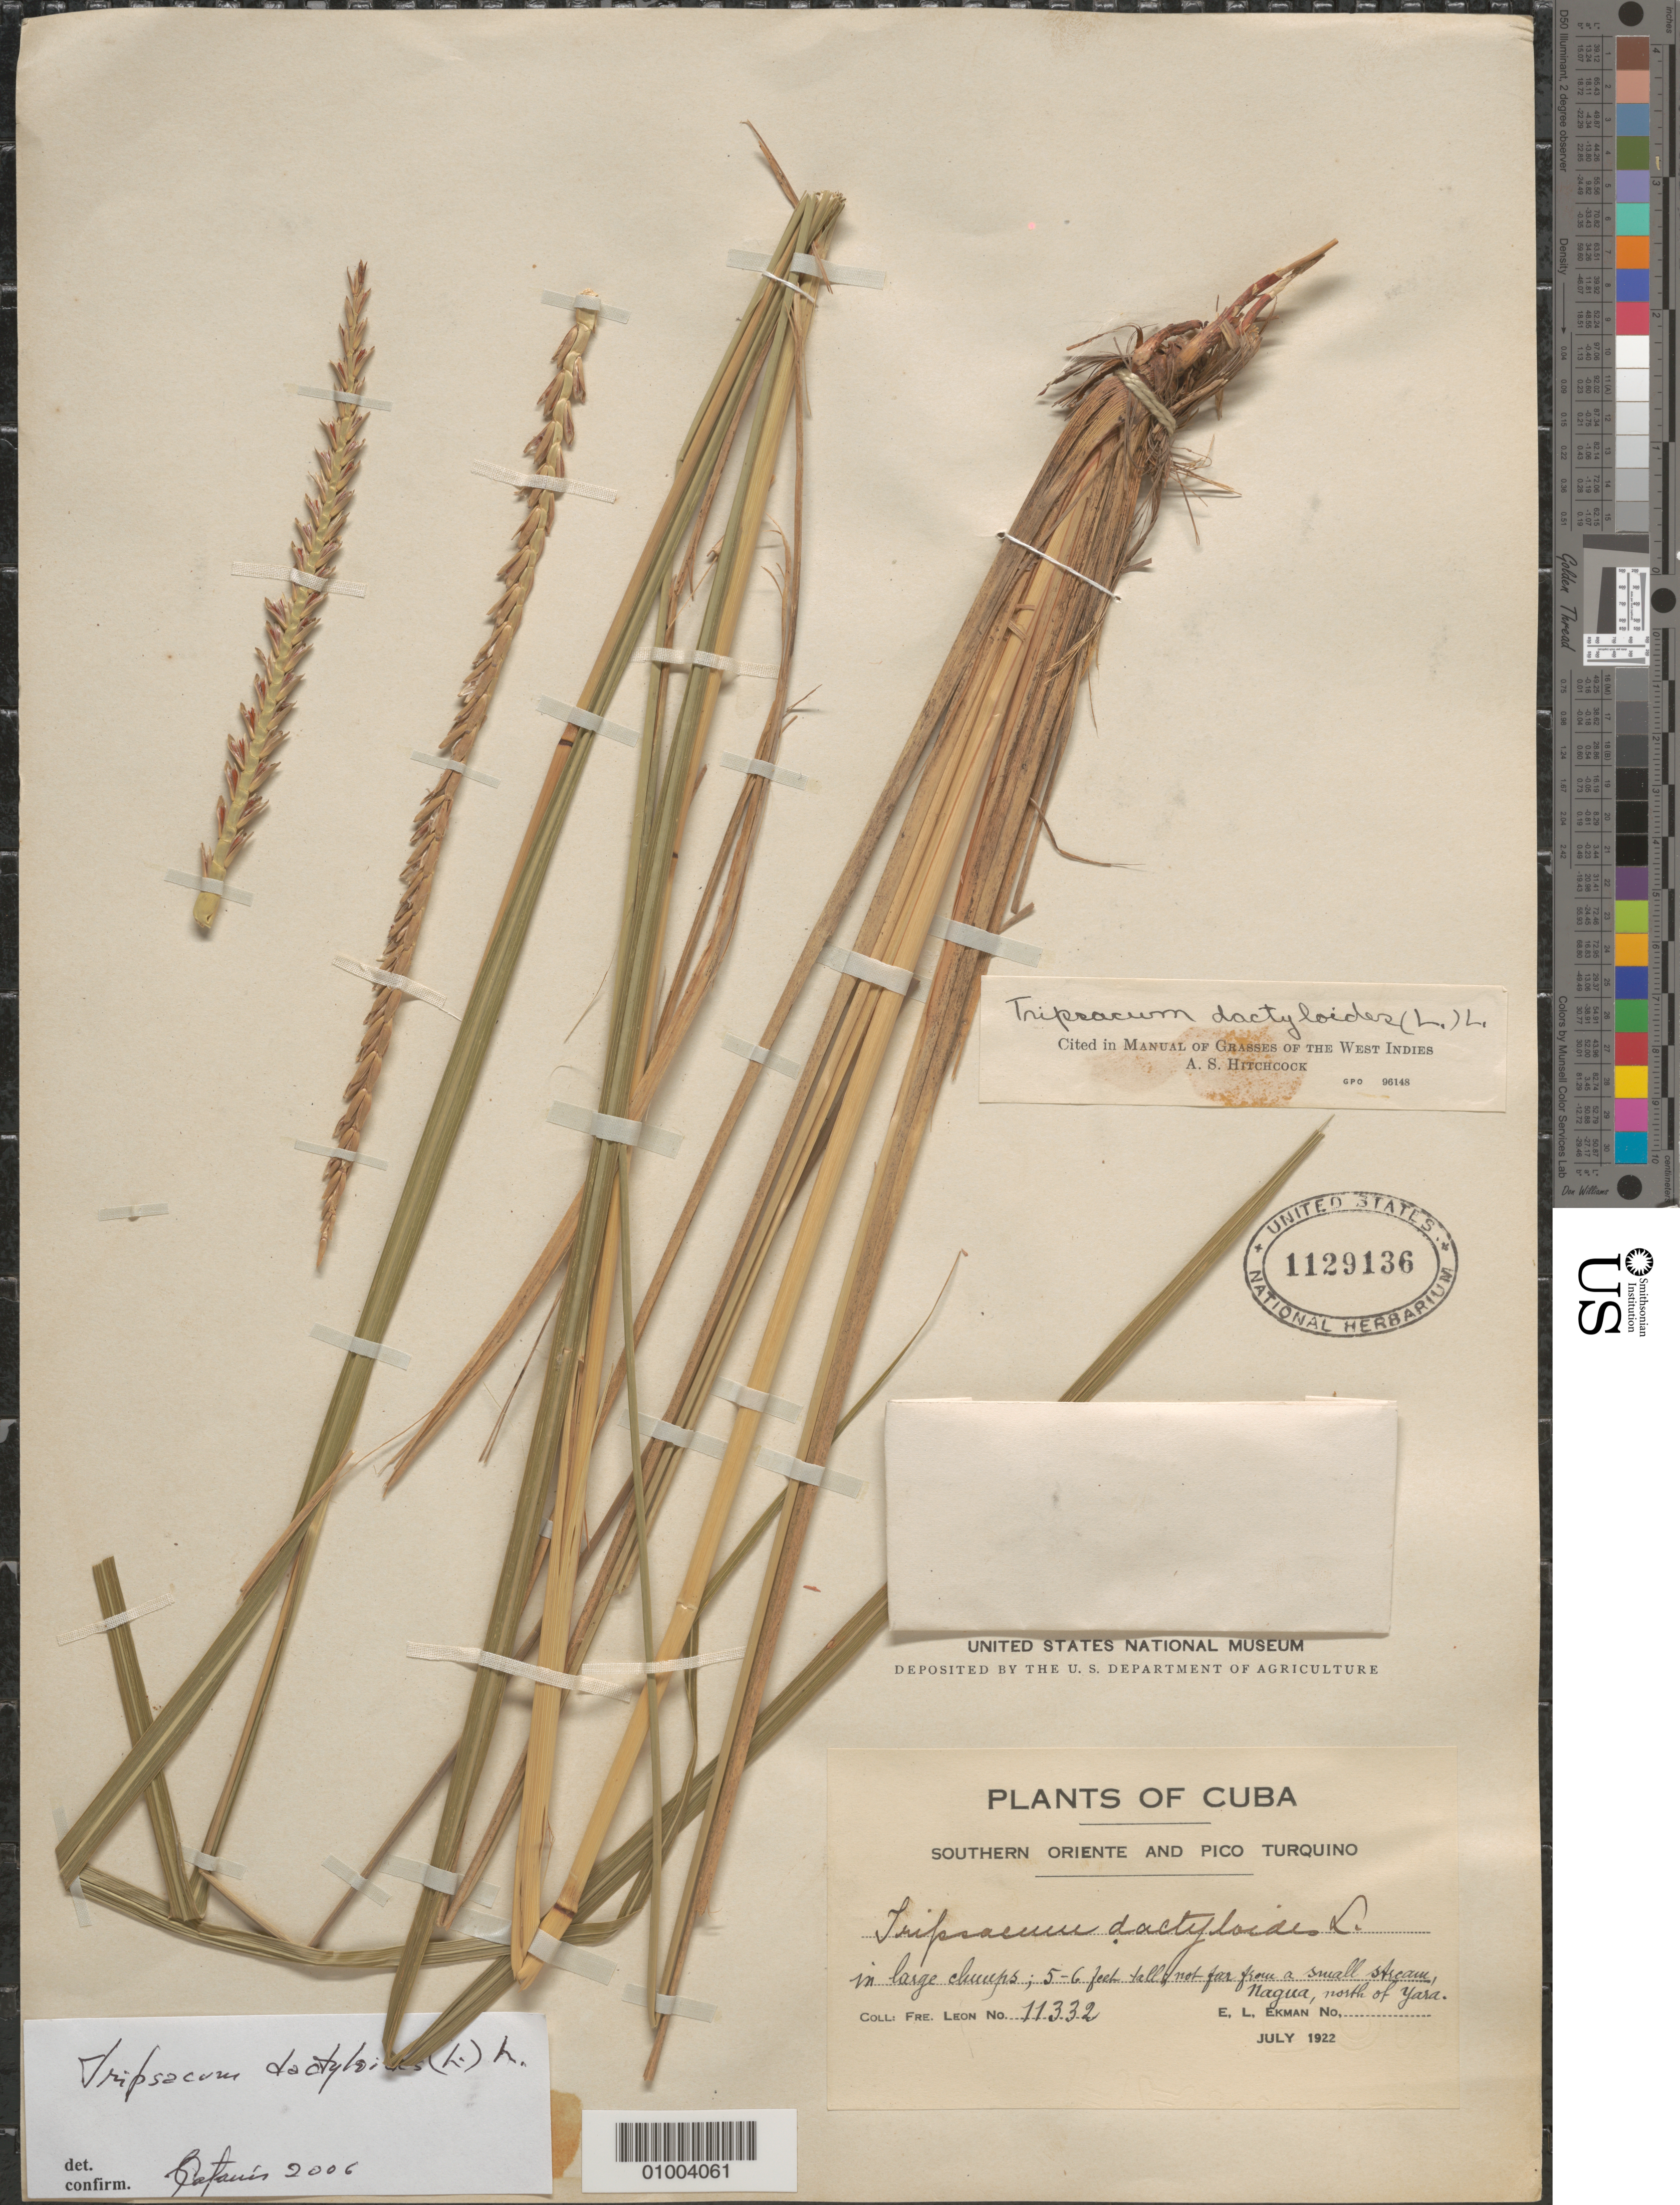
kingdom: Plantae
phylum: Tracheophyta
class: Liliopsida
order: Poales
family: Poaceae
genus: Tripsacum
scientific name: Tripsacum dactyloides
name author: (L.) L.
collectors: E. L. Ekman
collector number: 11332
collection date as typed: Jul 1922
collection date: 1922-07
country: Cuba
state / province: Oriente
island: Cuba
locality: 5-6 feet tall in large clumps Southern Oriente and Pico Turquino Nagua, north of Yara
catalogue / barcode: US 1129136